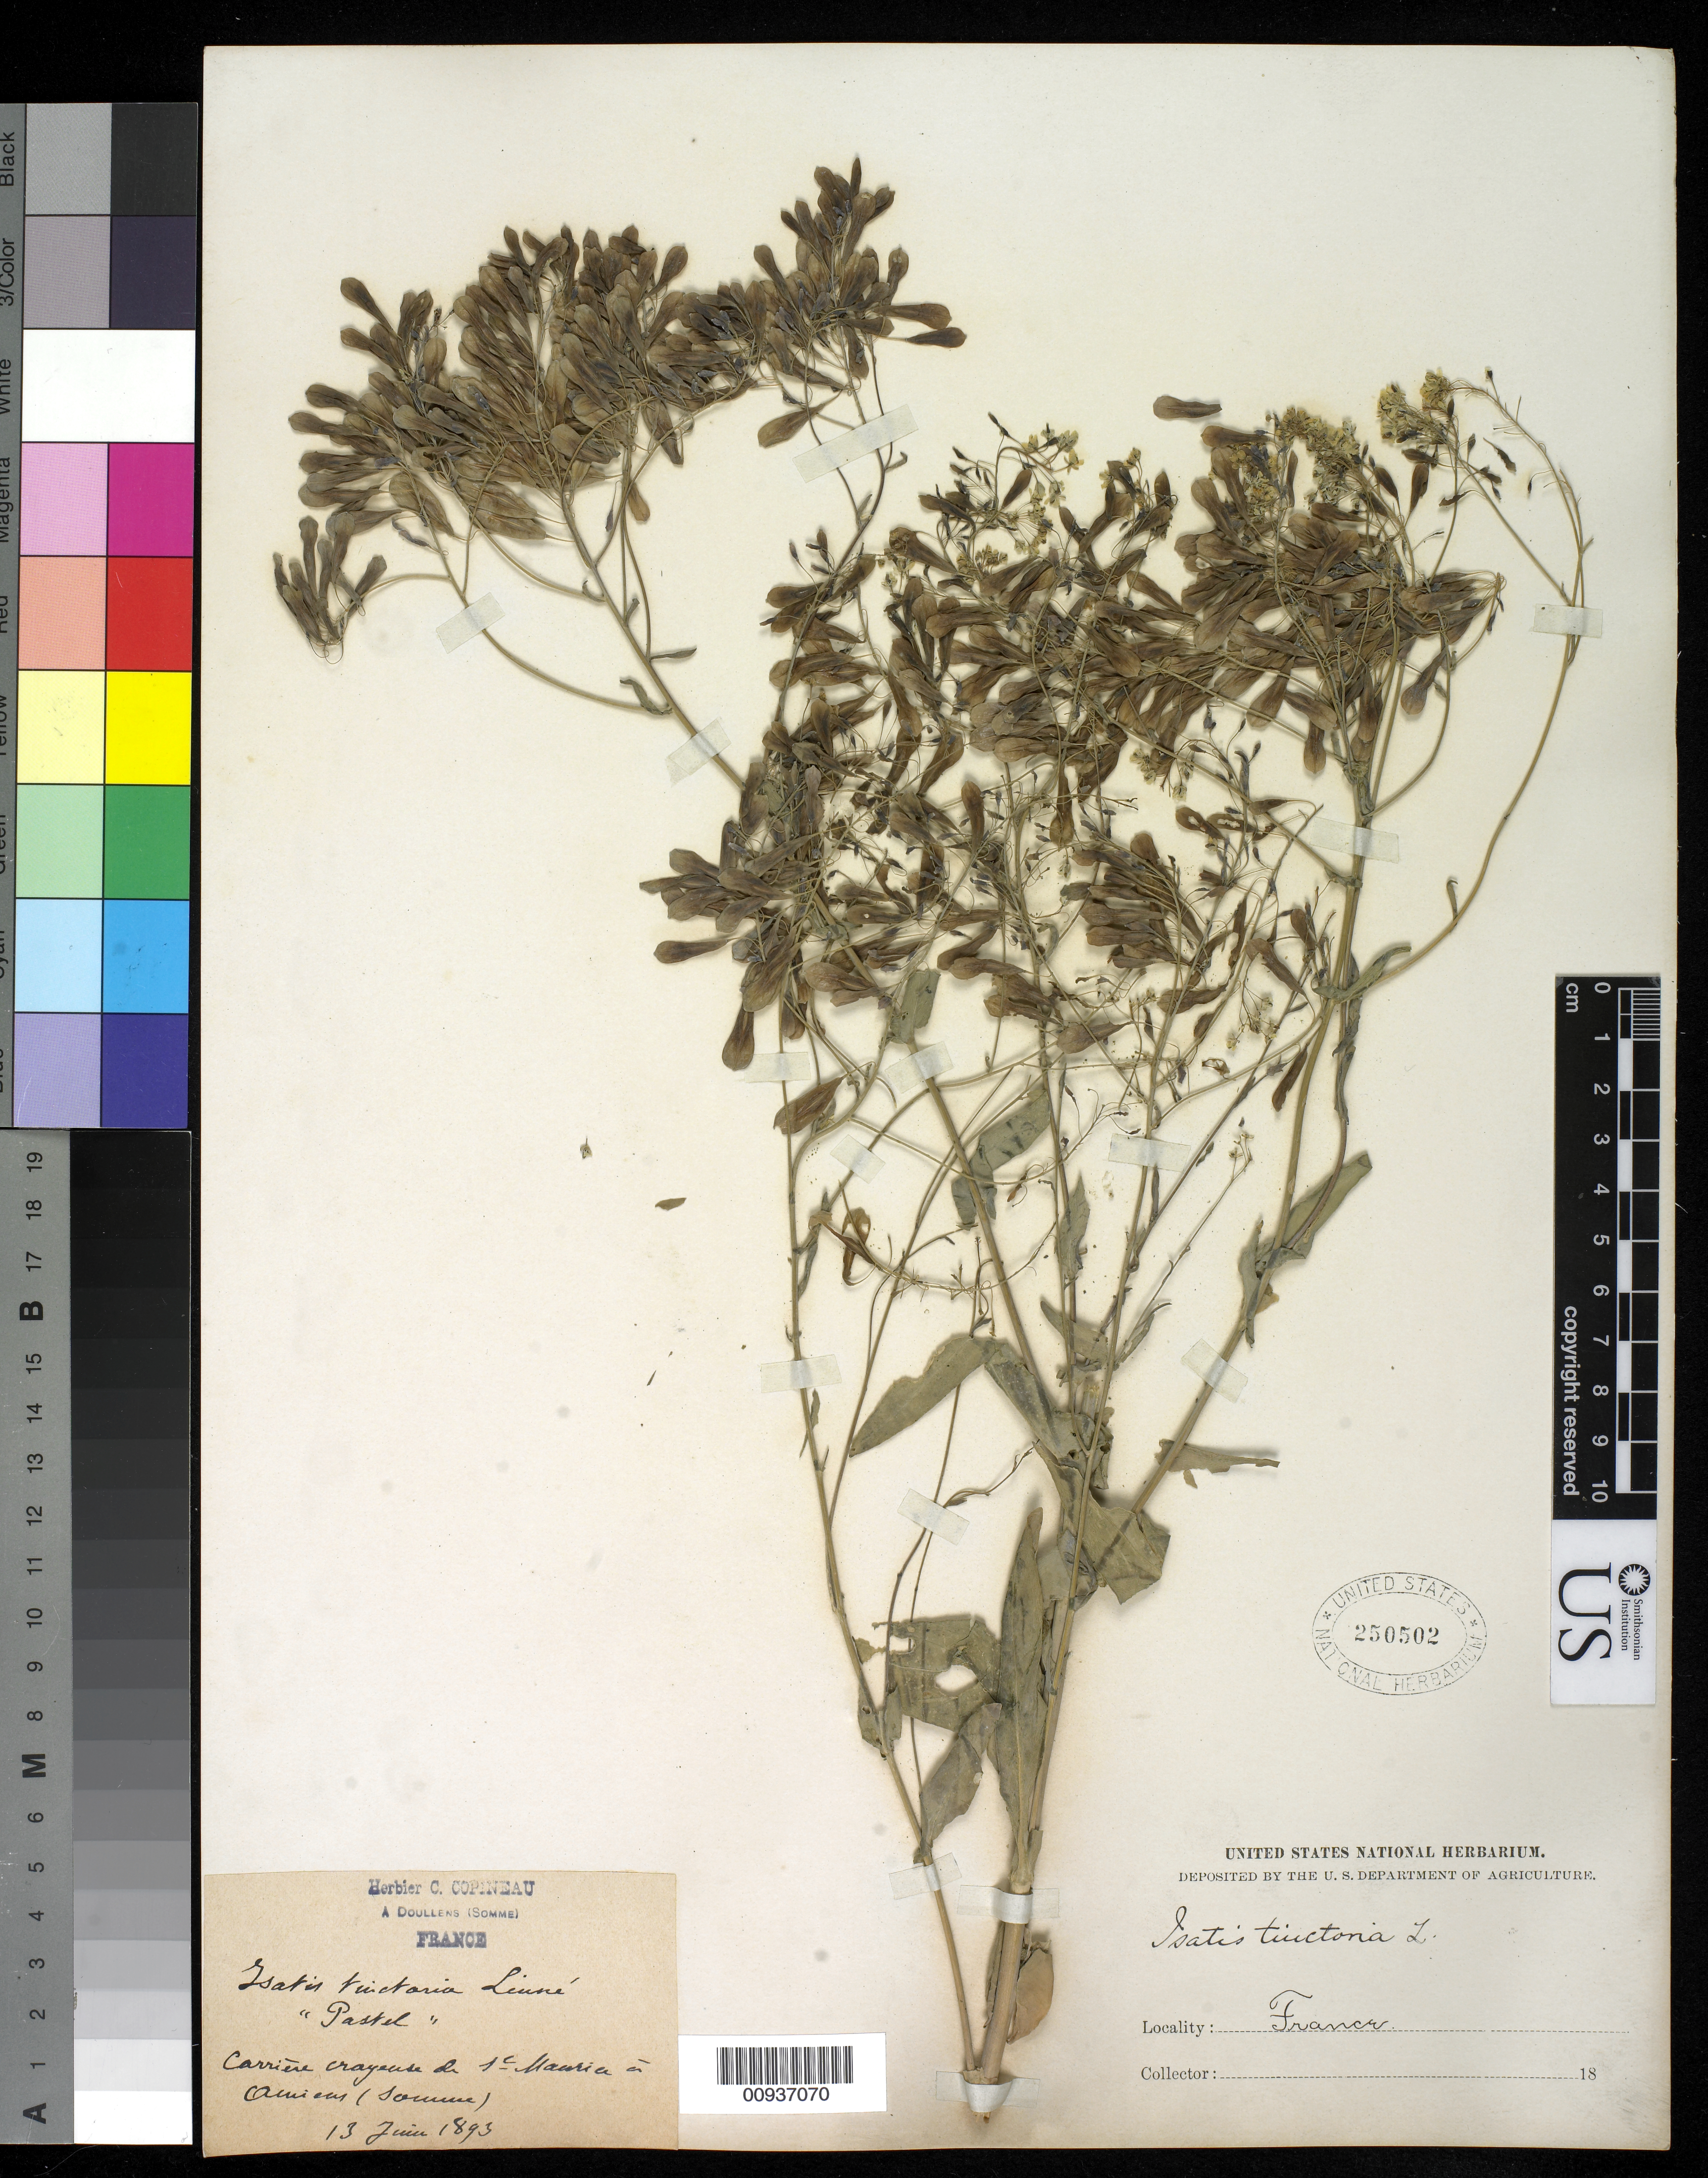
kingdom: Plantae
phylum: Tracheophyta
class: Magnoliopsida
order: Brassicales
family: Brassicaceae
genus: Isatis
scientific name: Isatis tinctoria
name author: L.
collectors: Fr. Castella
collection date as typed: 10 Jun 1906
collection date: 1906-06-10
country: Switzerland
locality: Bausomets sous Romont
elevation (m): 750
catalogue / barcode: US 546287